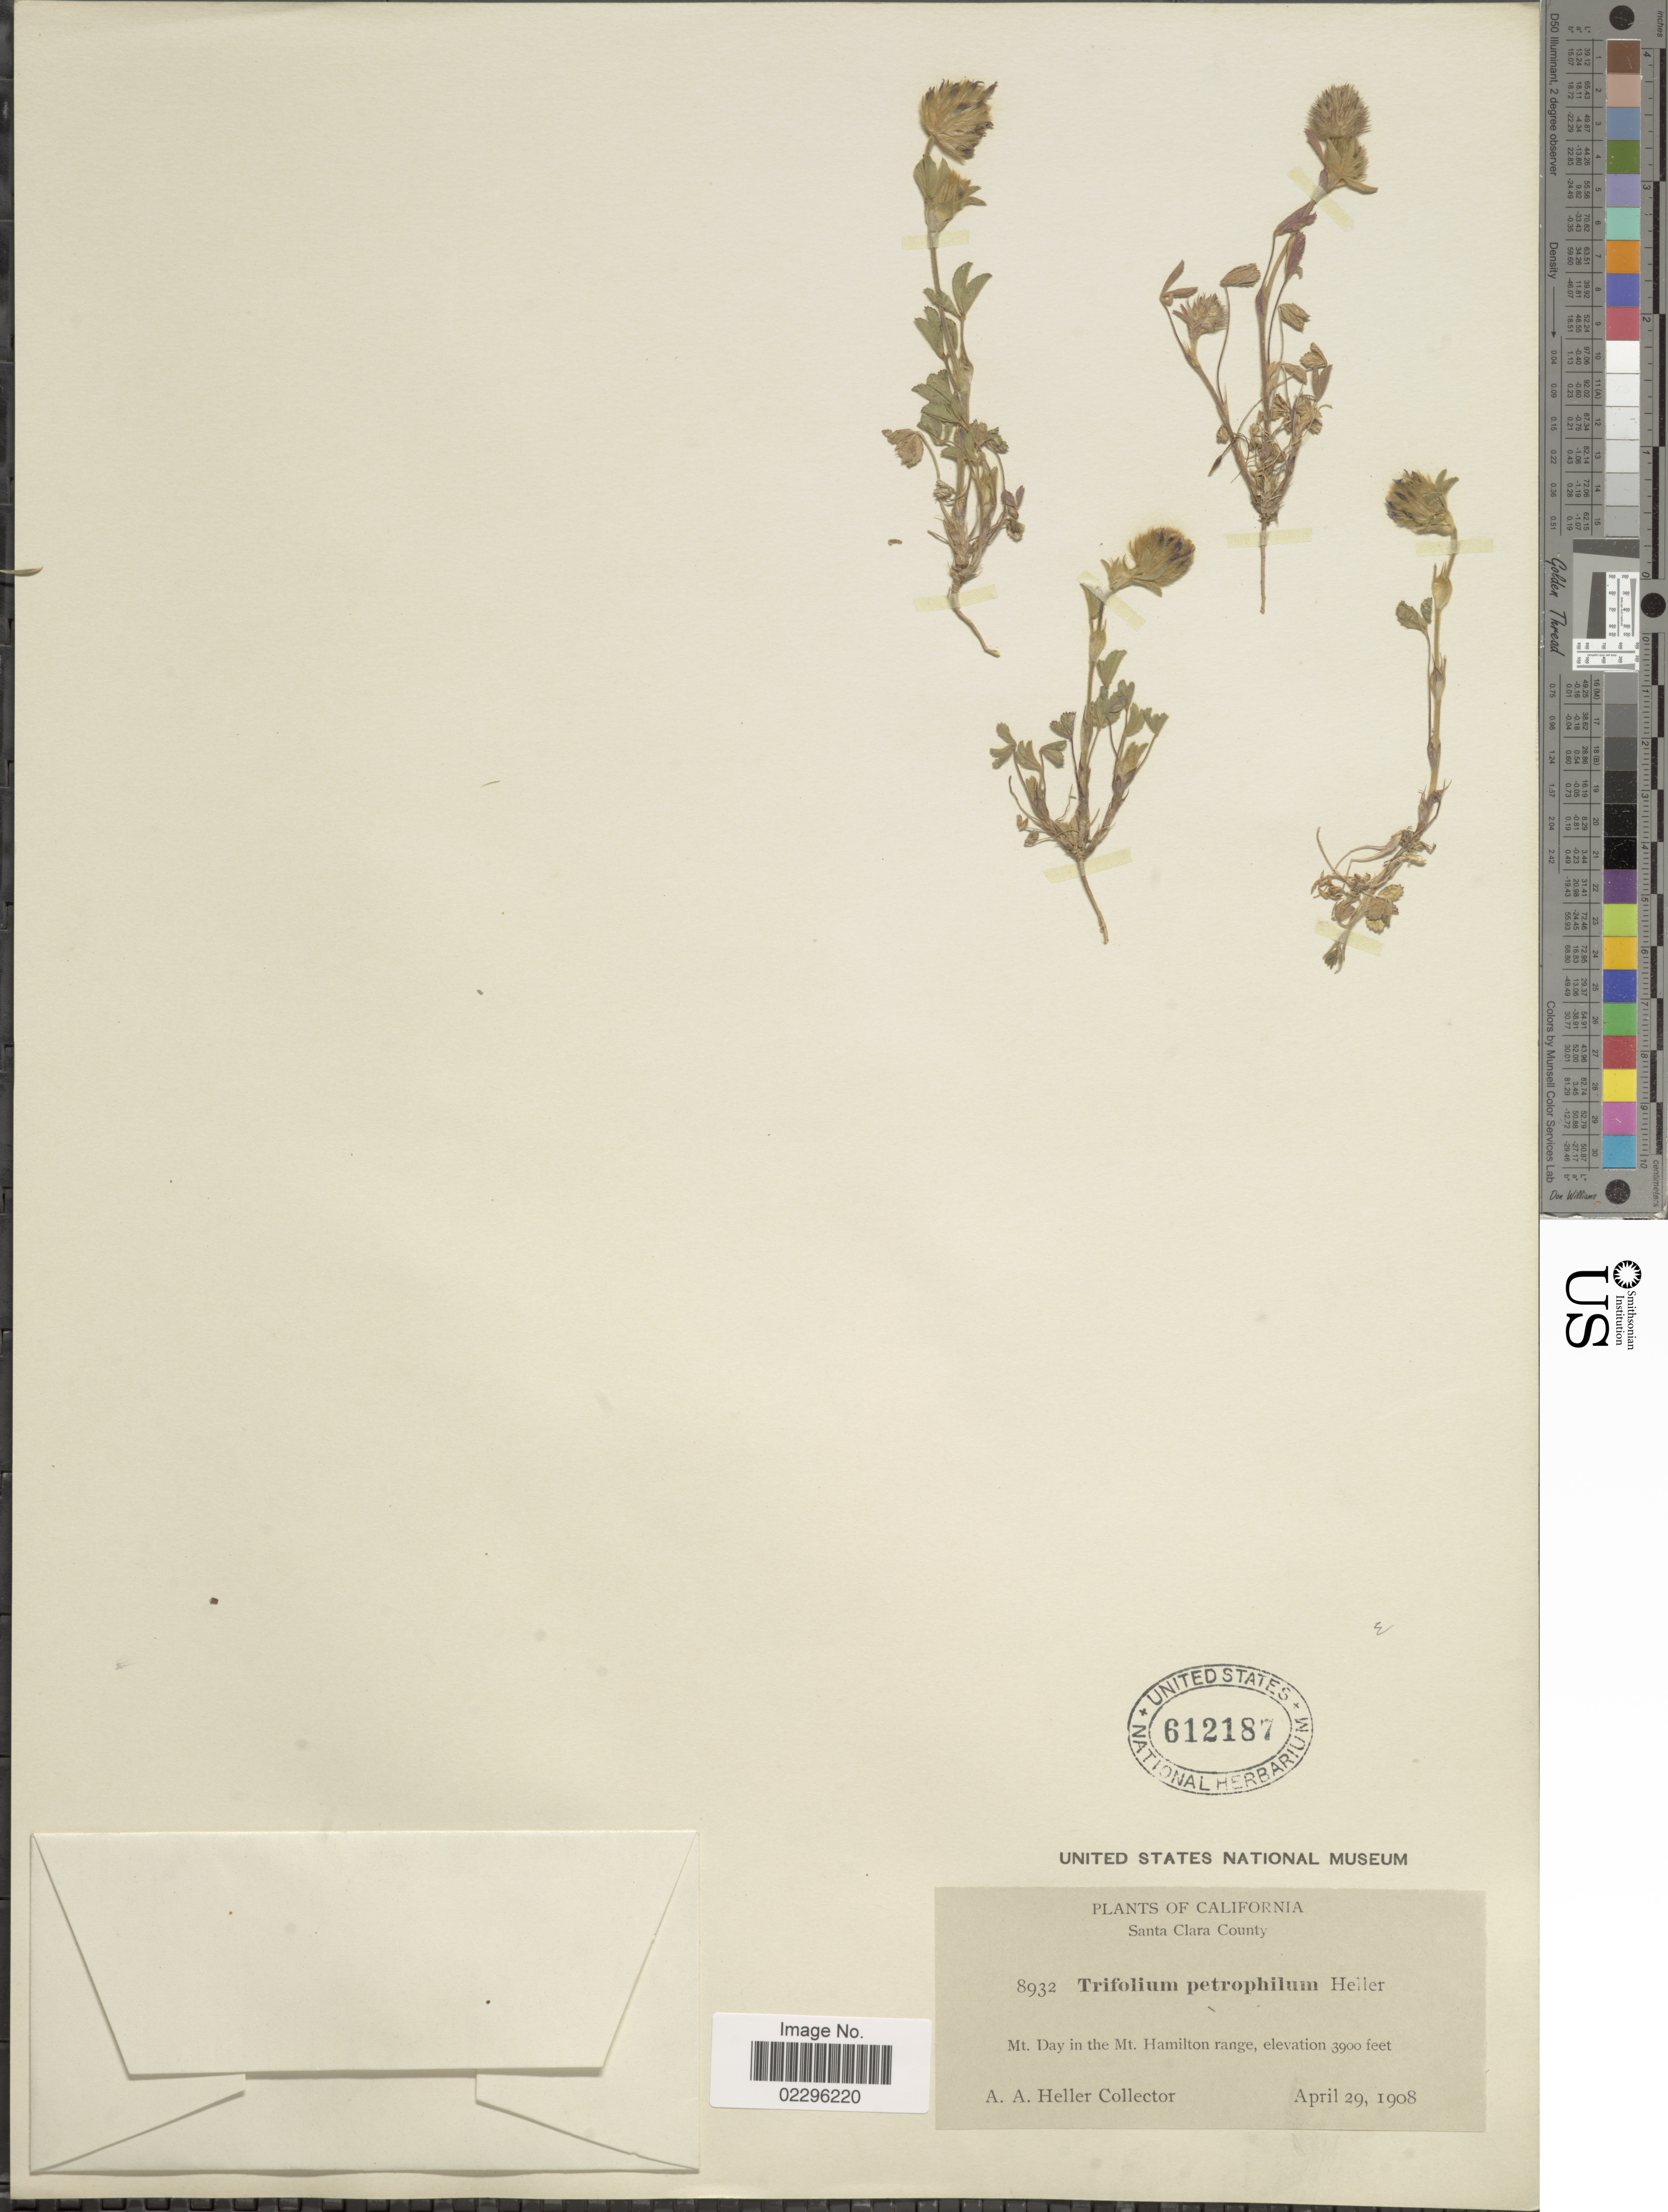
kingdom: Plantae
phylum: Tracheophyta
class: Magnoliopsida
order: Fabales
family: Fabaceae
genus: Trifolium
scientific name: Trifolium dichotomum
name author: Hook. & Arn.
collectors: A. A. Heller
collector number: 8932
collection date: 1908-04-29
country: United States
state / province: California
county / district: Santa Clara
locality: Santa Clara County. Mt. Day in the Mt. Hamilton range.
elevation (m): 1189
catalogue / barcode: US 612187